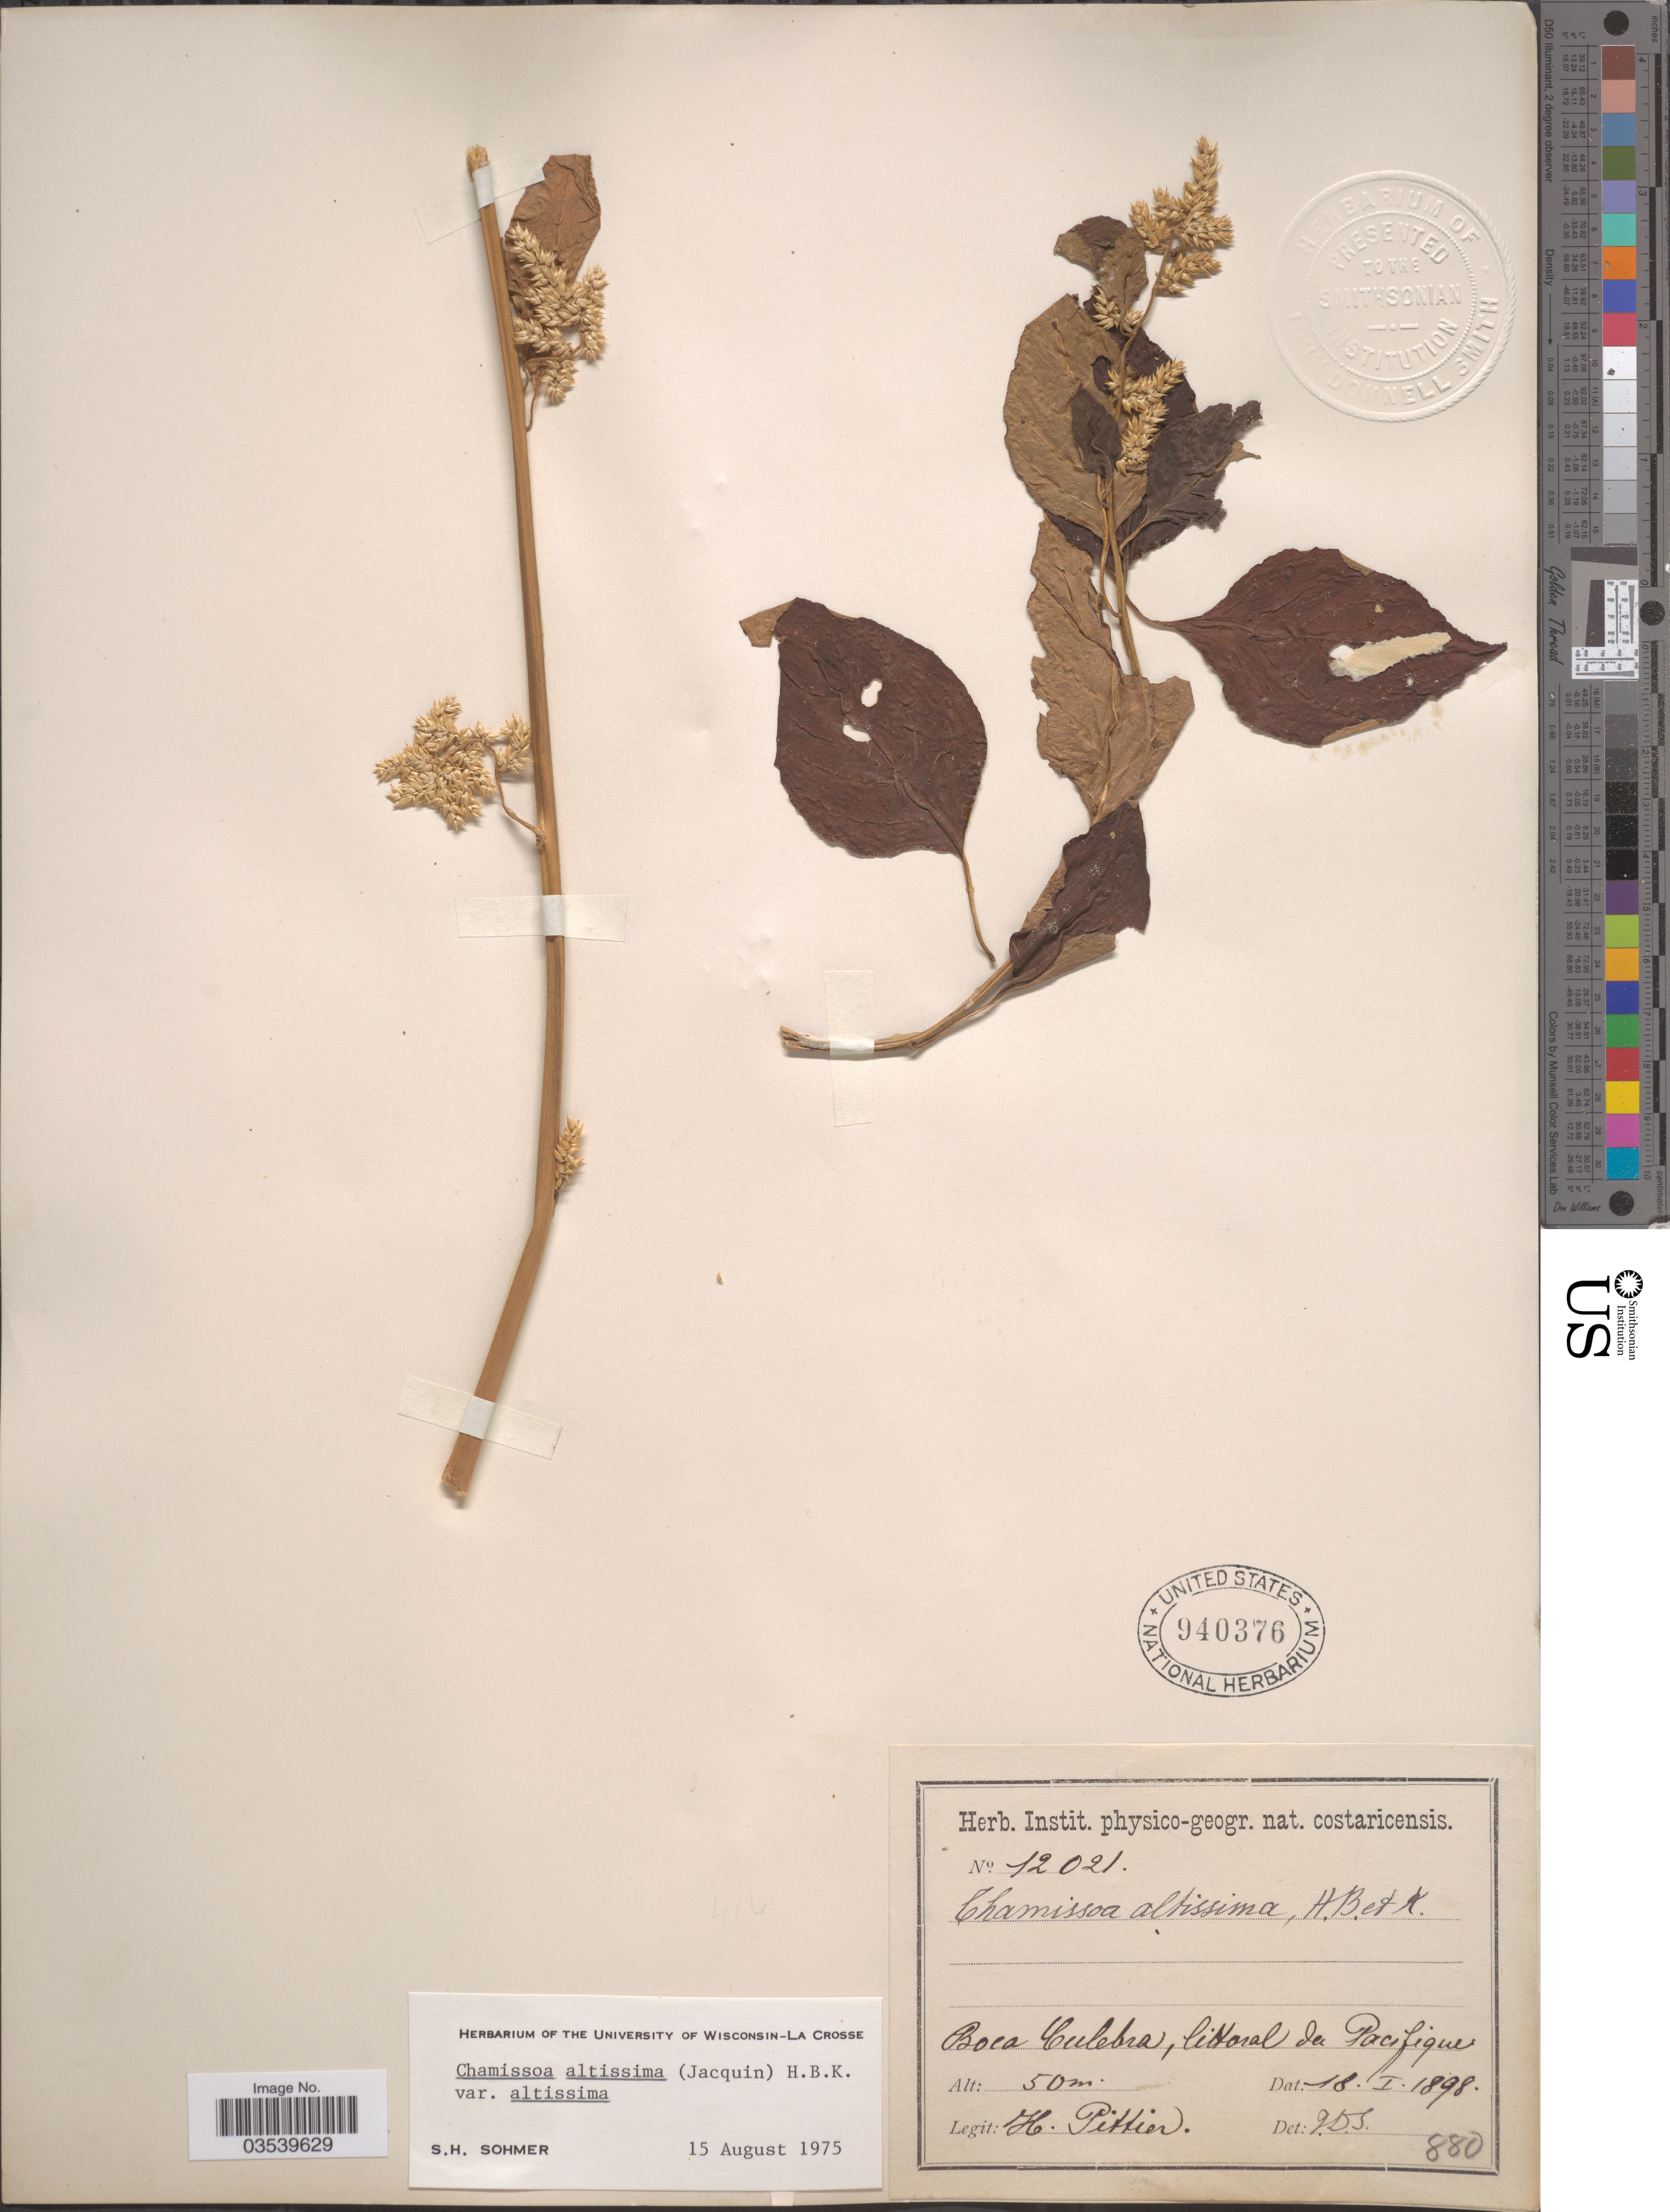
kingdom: Plantae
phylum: Tracheophyta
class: Magnoliopsida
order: Caryophyllales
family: Amaranthaceae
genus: Chamissoa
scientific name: Chamissoa altissima var. altissima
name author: (Jacq.) Kunth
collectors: H. F. Pittier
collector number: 880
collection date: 1898-01-18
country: Costa Rica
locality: Boca Culebra, littoral du Pacifique [Boca Culebra, Pacific coastline]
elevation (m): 50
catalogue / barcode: US 940376